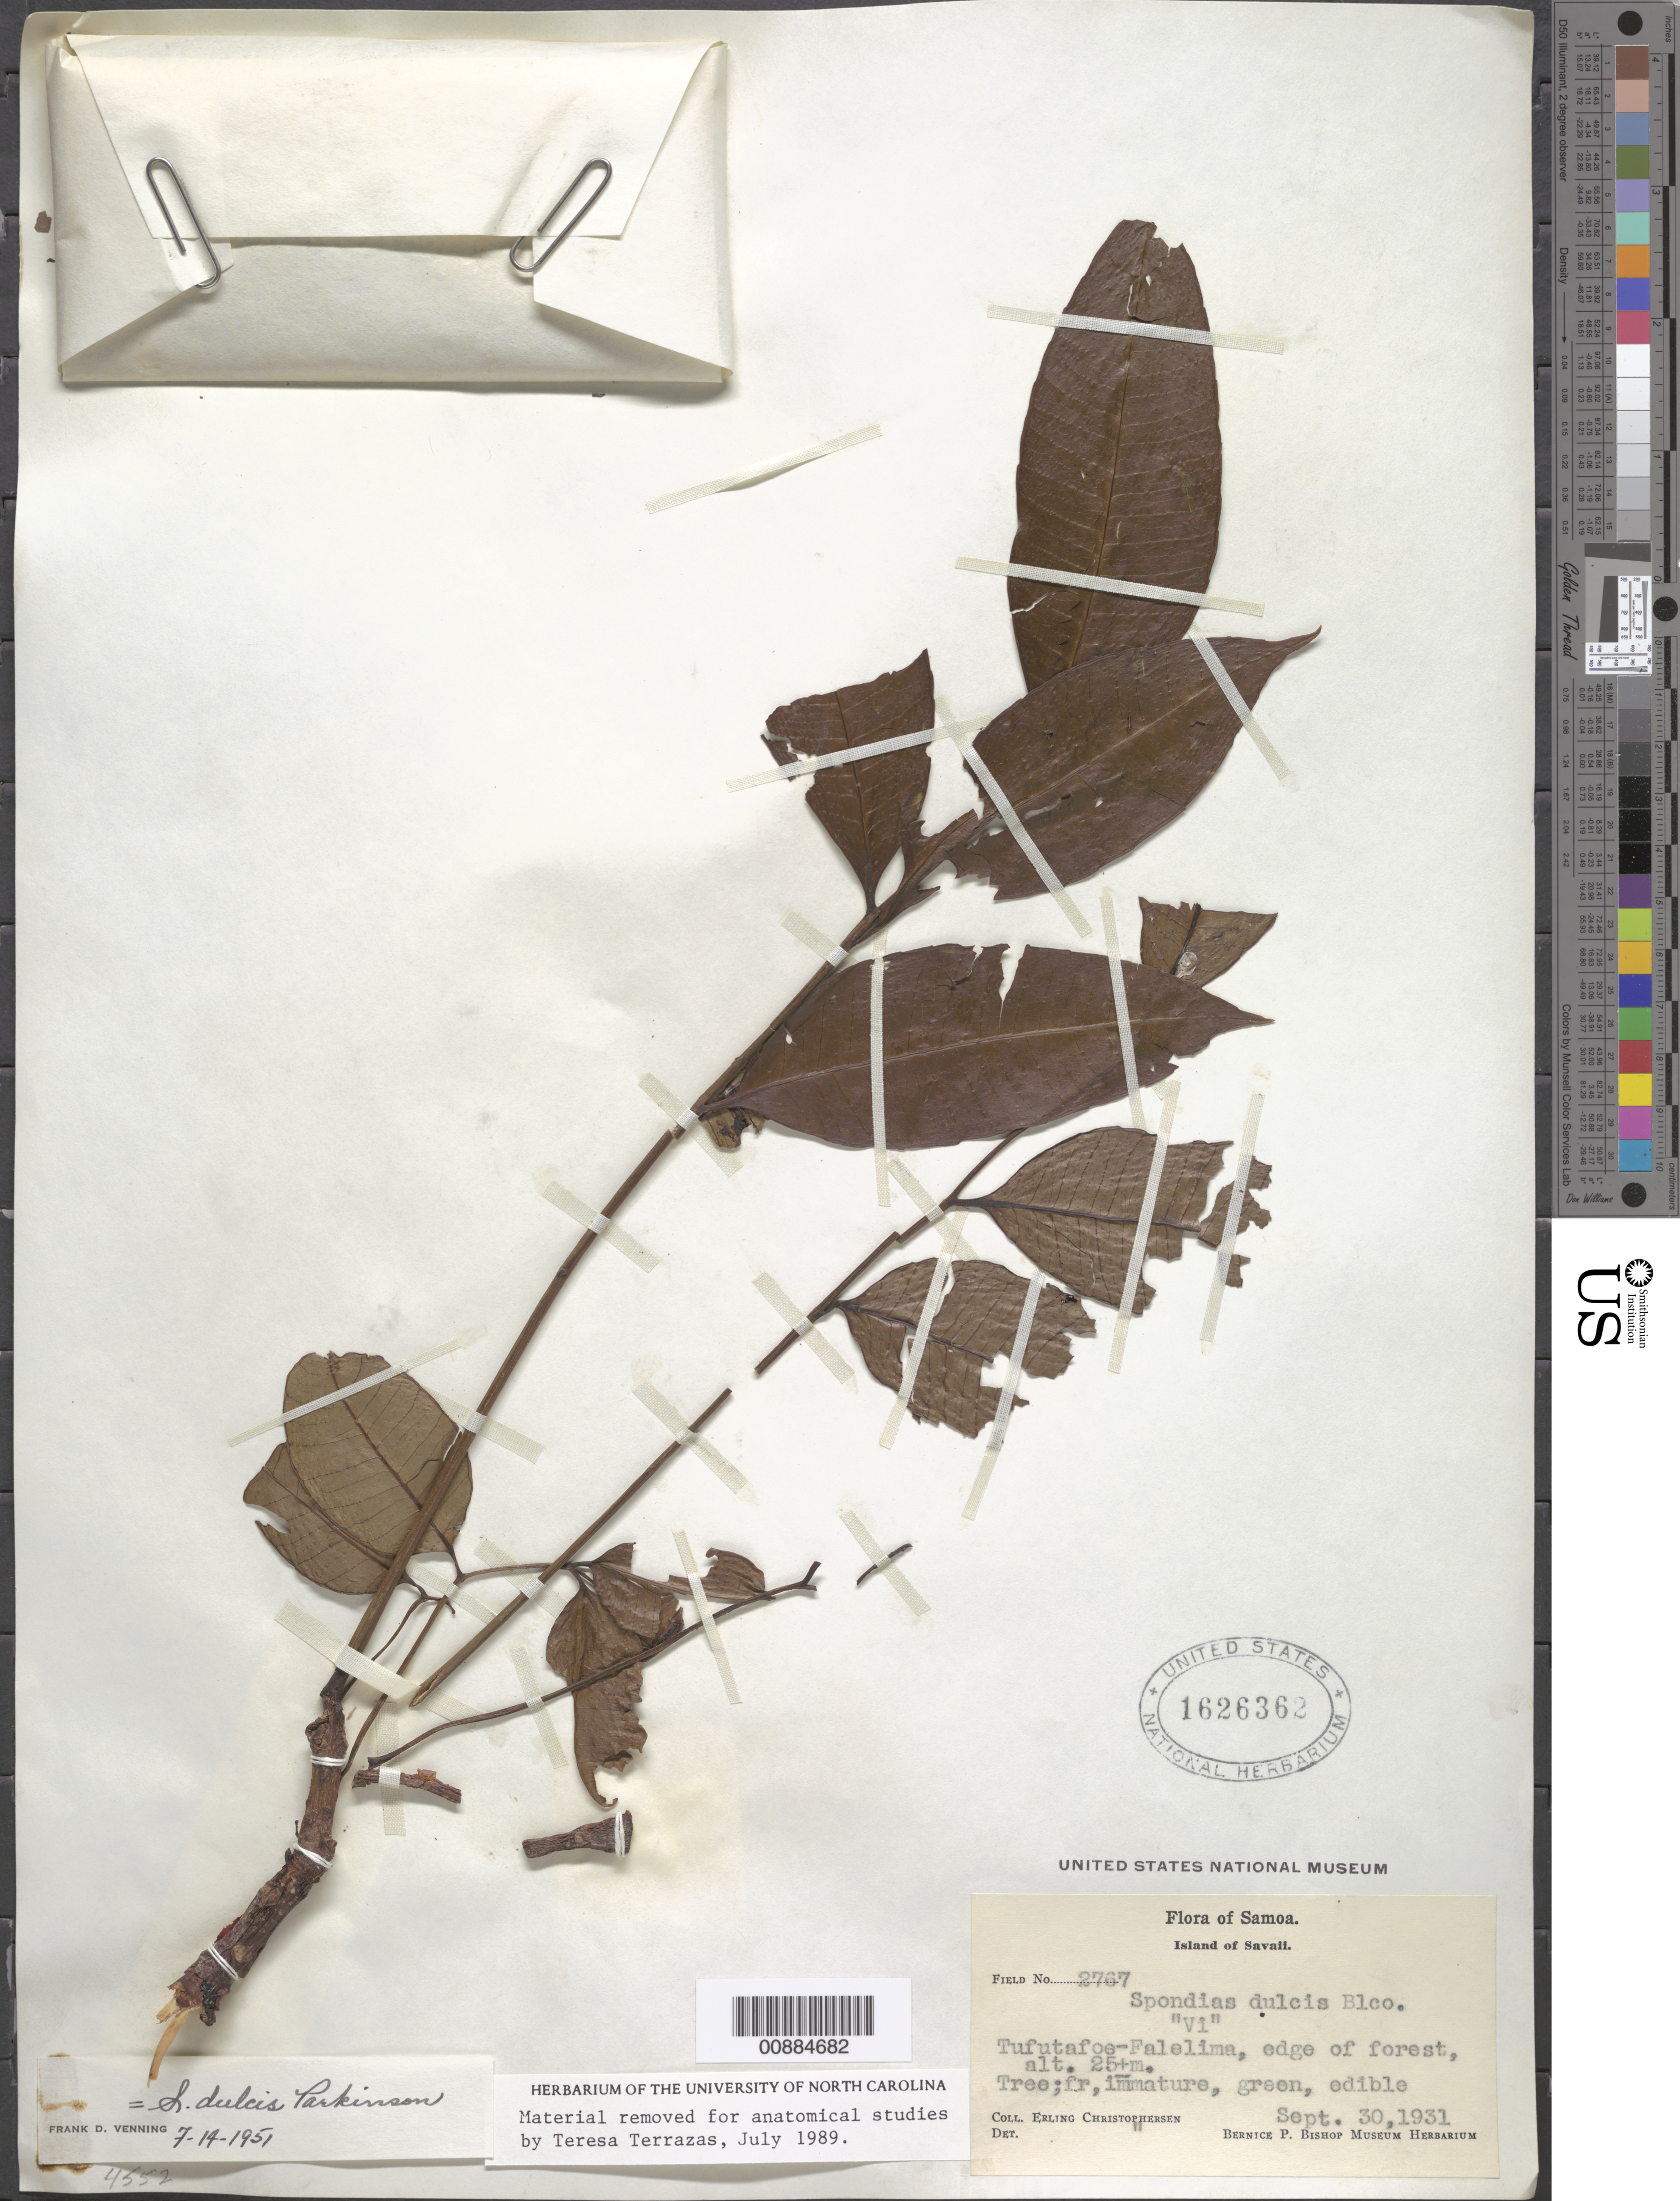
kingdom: Plantae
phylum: Tracheophyta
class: Magnoliopsida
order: Sapindales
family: Anacardiaceae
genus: Spondias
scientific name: Spondias dulcis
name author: Parkinson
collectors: E. Christophersen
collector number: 2767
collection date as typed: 30 Sep 1931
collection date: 1931-09-30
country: Samoa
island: Savai'i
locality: Samoa, Savaii,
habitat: edge of forest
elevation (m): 25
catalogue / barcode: US 1626362